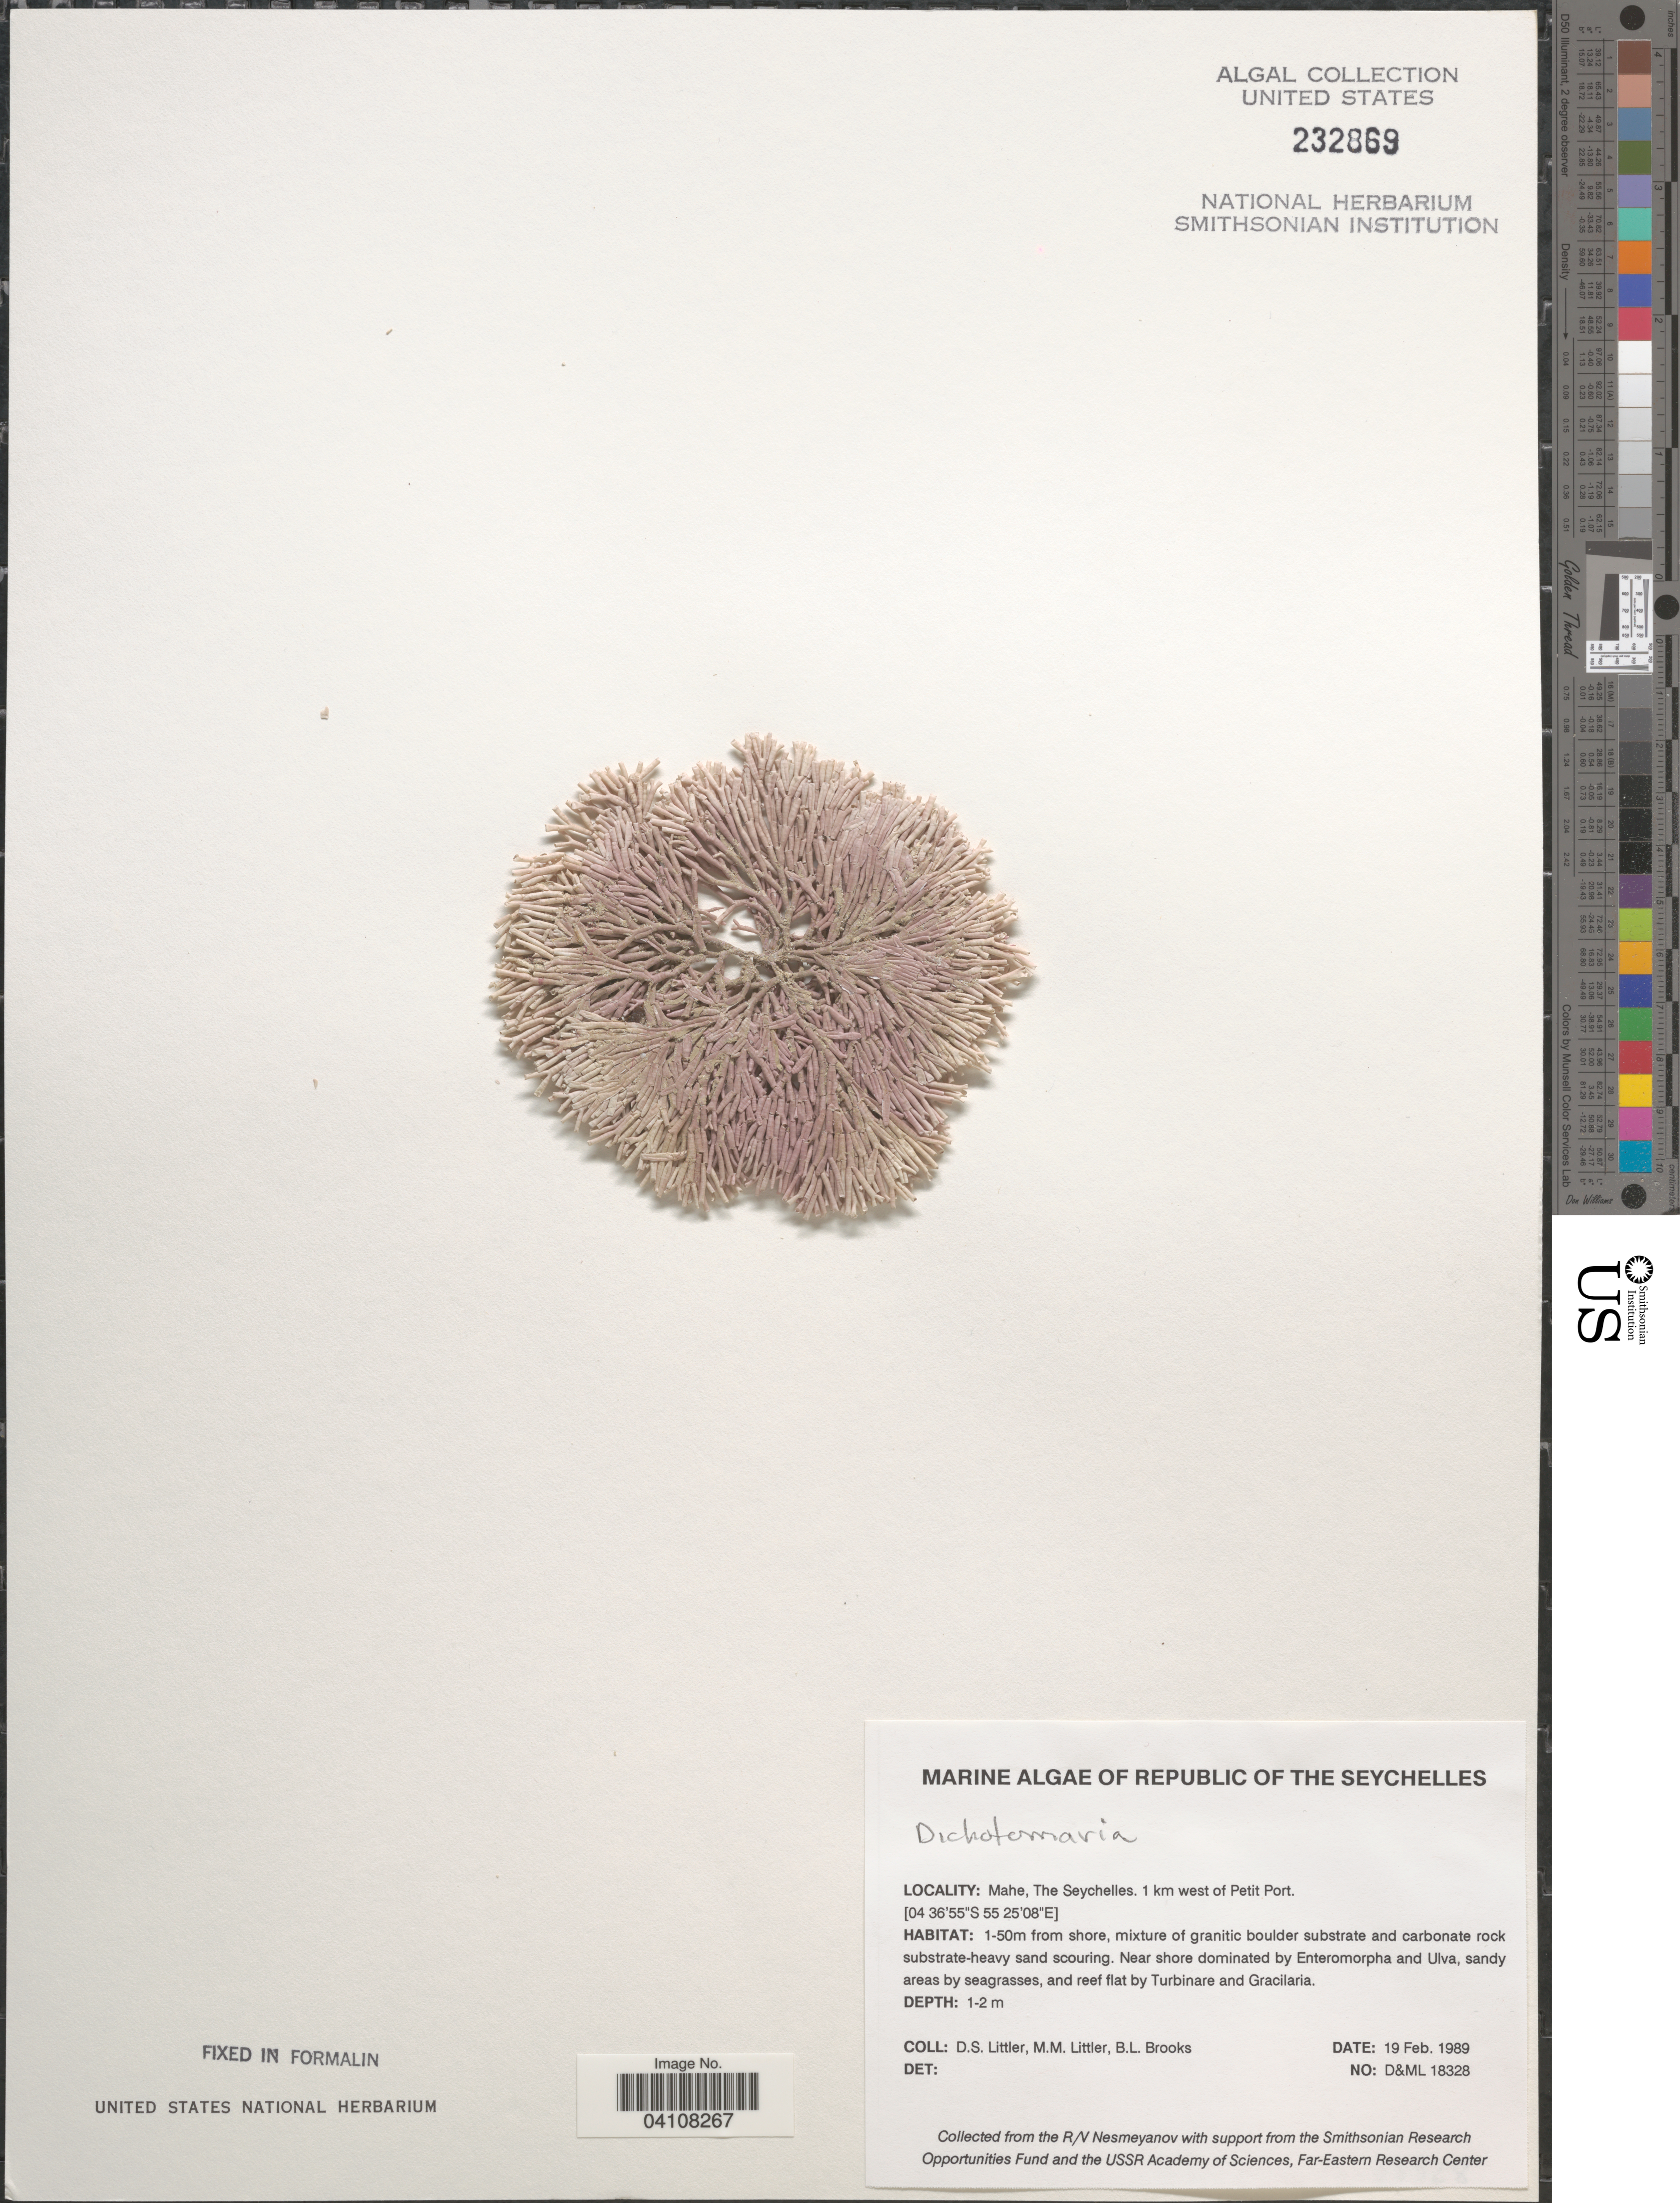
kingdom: Plantae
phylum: Rhodophyta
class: Florideophyceae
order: Nemaliales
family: Galaxauraceae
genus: Dichotomaria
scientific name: Dichotomaria sp.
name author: in Arai et al.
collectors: D. S. Littler & B. Brooks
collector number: D&ML18328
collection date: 1989-02-19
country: Seychelles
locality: Republic of The Seychelles. Mahe. 1 km west of Petit Port. 1-50m from shore.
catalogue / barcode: US 232869